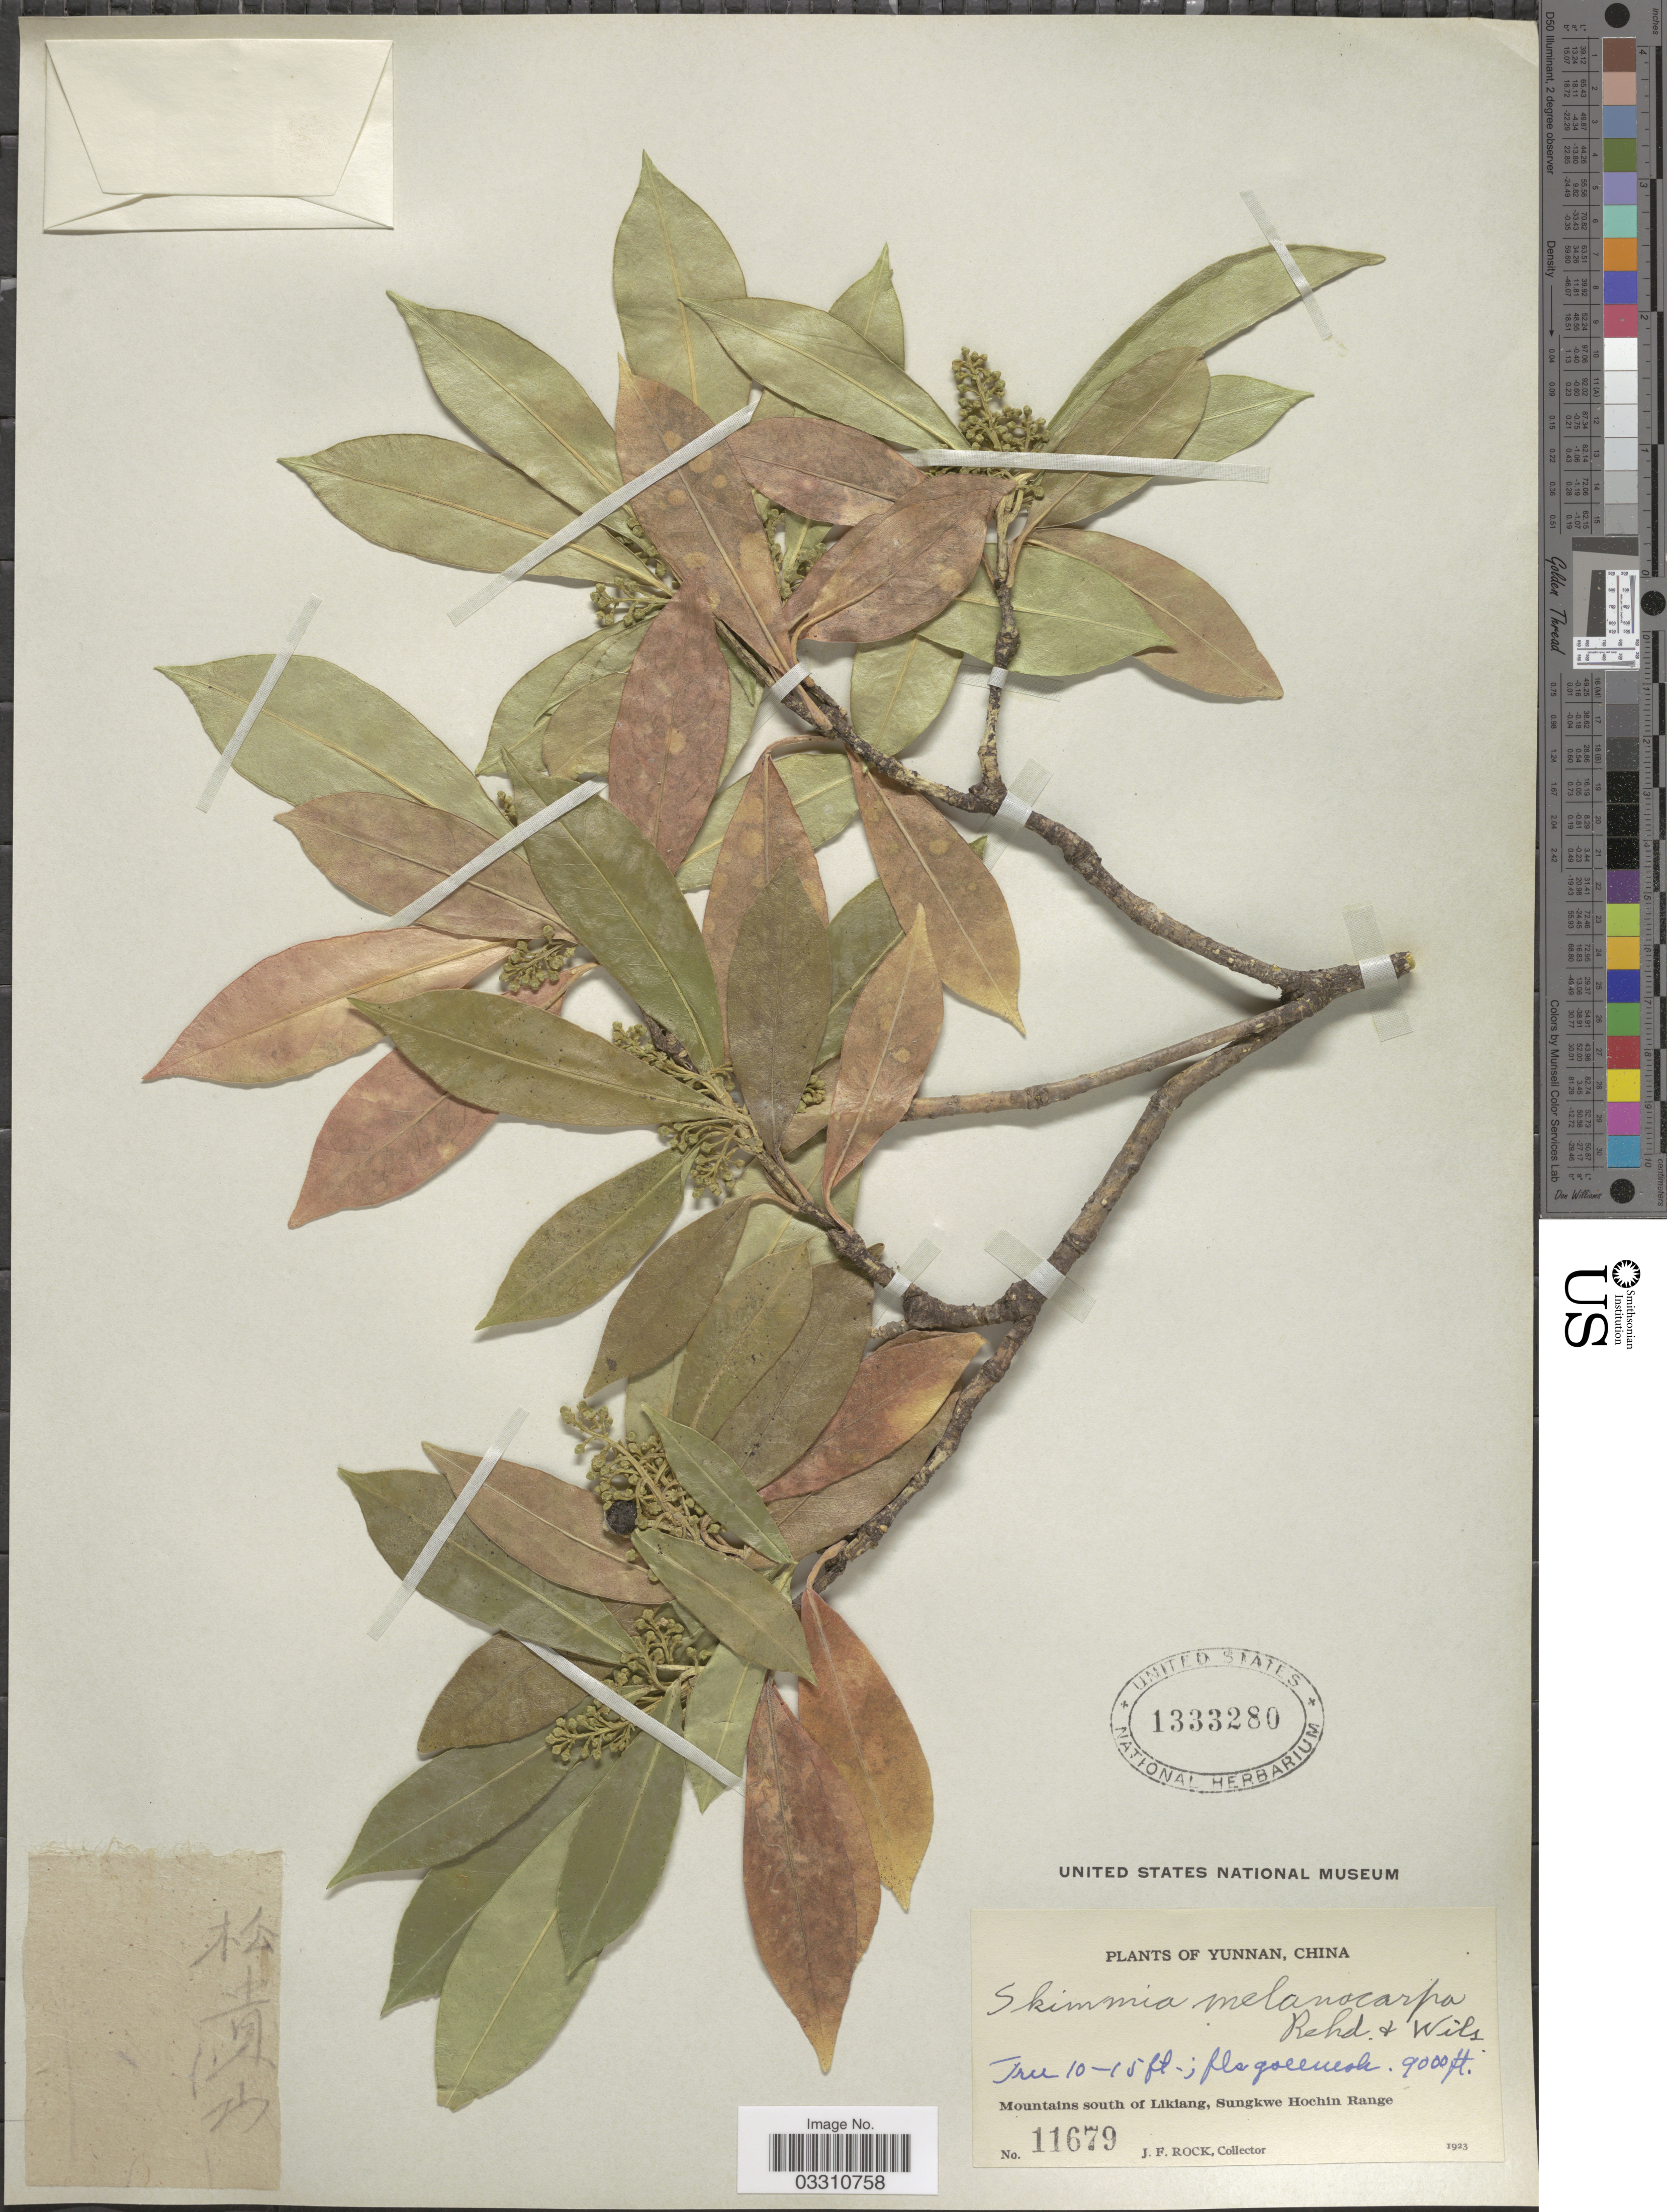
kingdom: Plantae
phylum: Tracheophyta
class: Magnoliopsida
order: Sapindales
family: Rutaceae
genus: Skimmia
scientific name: Skimmia melanocarpa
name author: Rehder & E.H. Wilson in Sarg.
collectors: J. Rock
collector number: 11679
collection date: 1923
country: China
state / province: Yunnan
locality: Mountains south of Likiang, Sungkwe Hochin Range.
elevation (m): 2743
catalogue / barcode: US 1333280